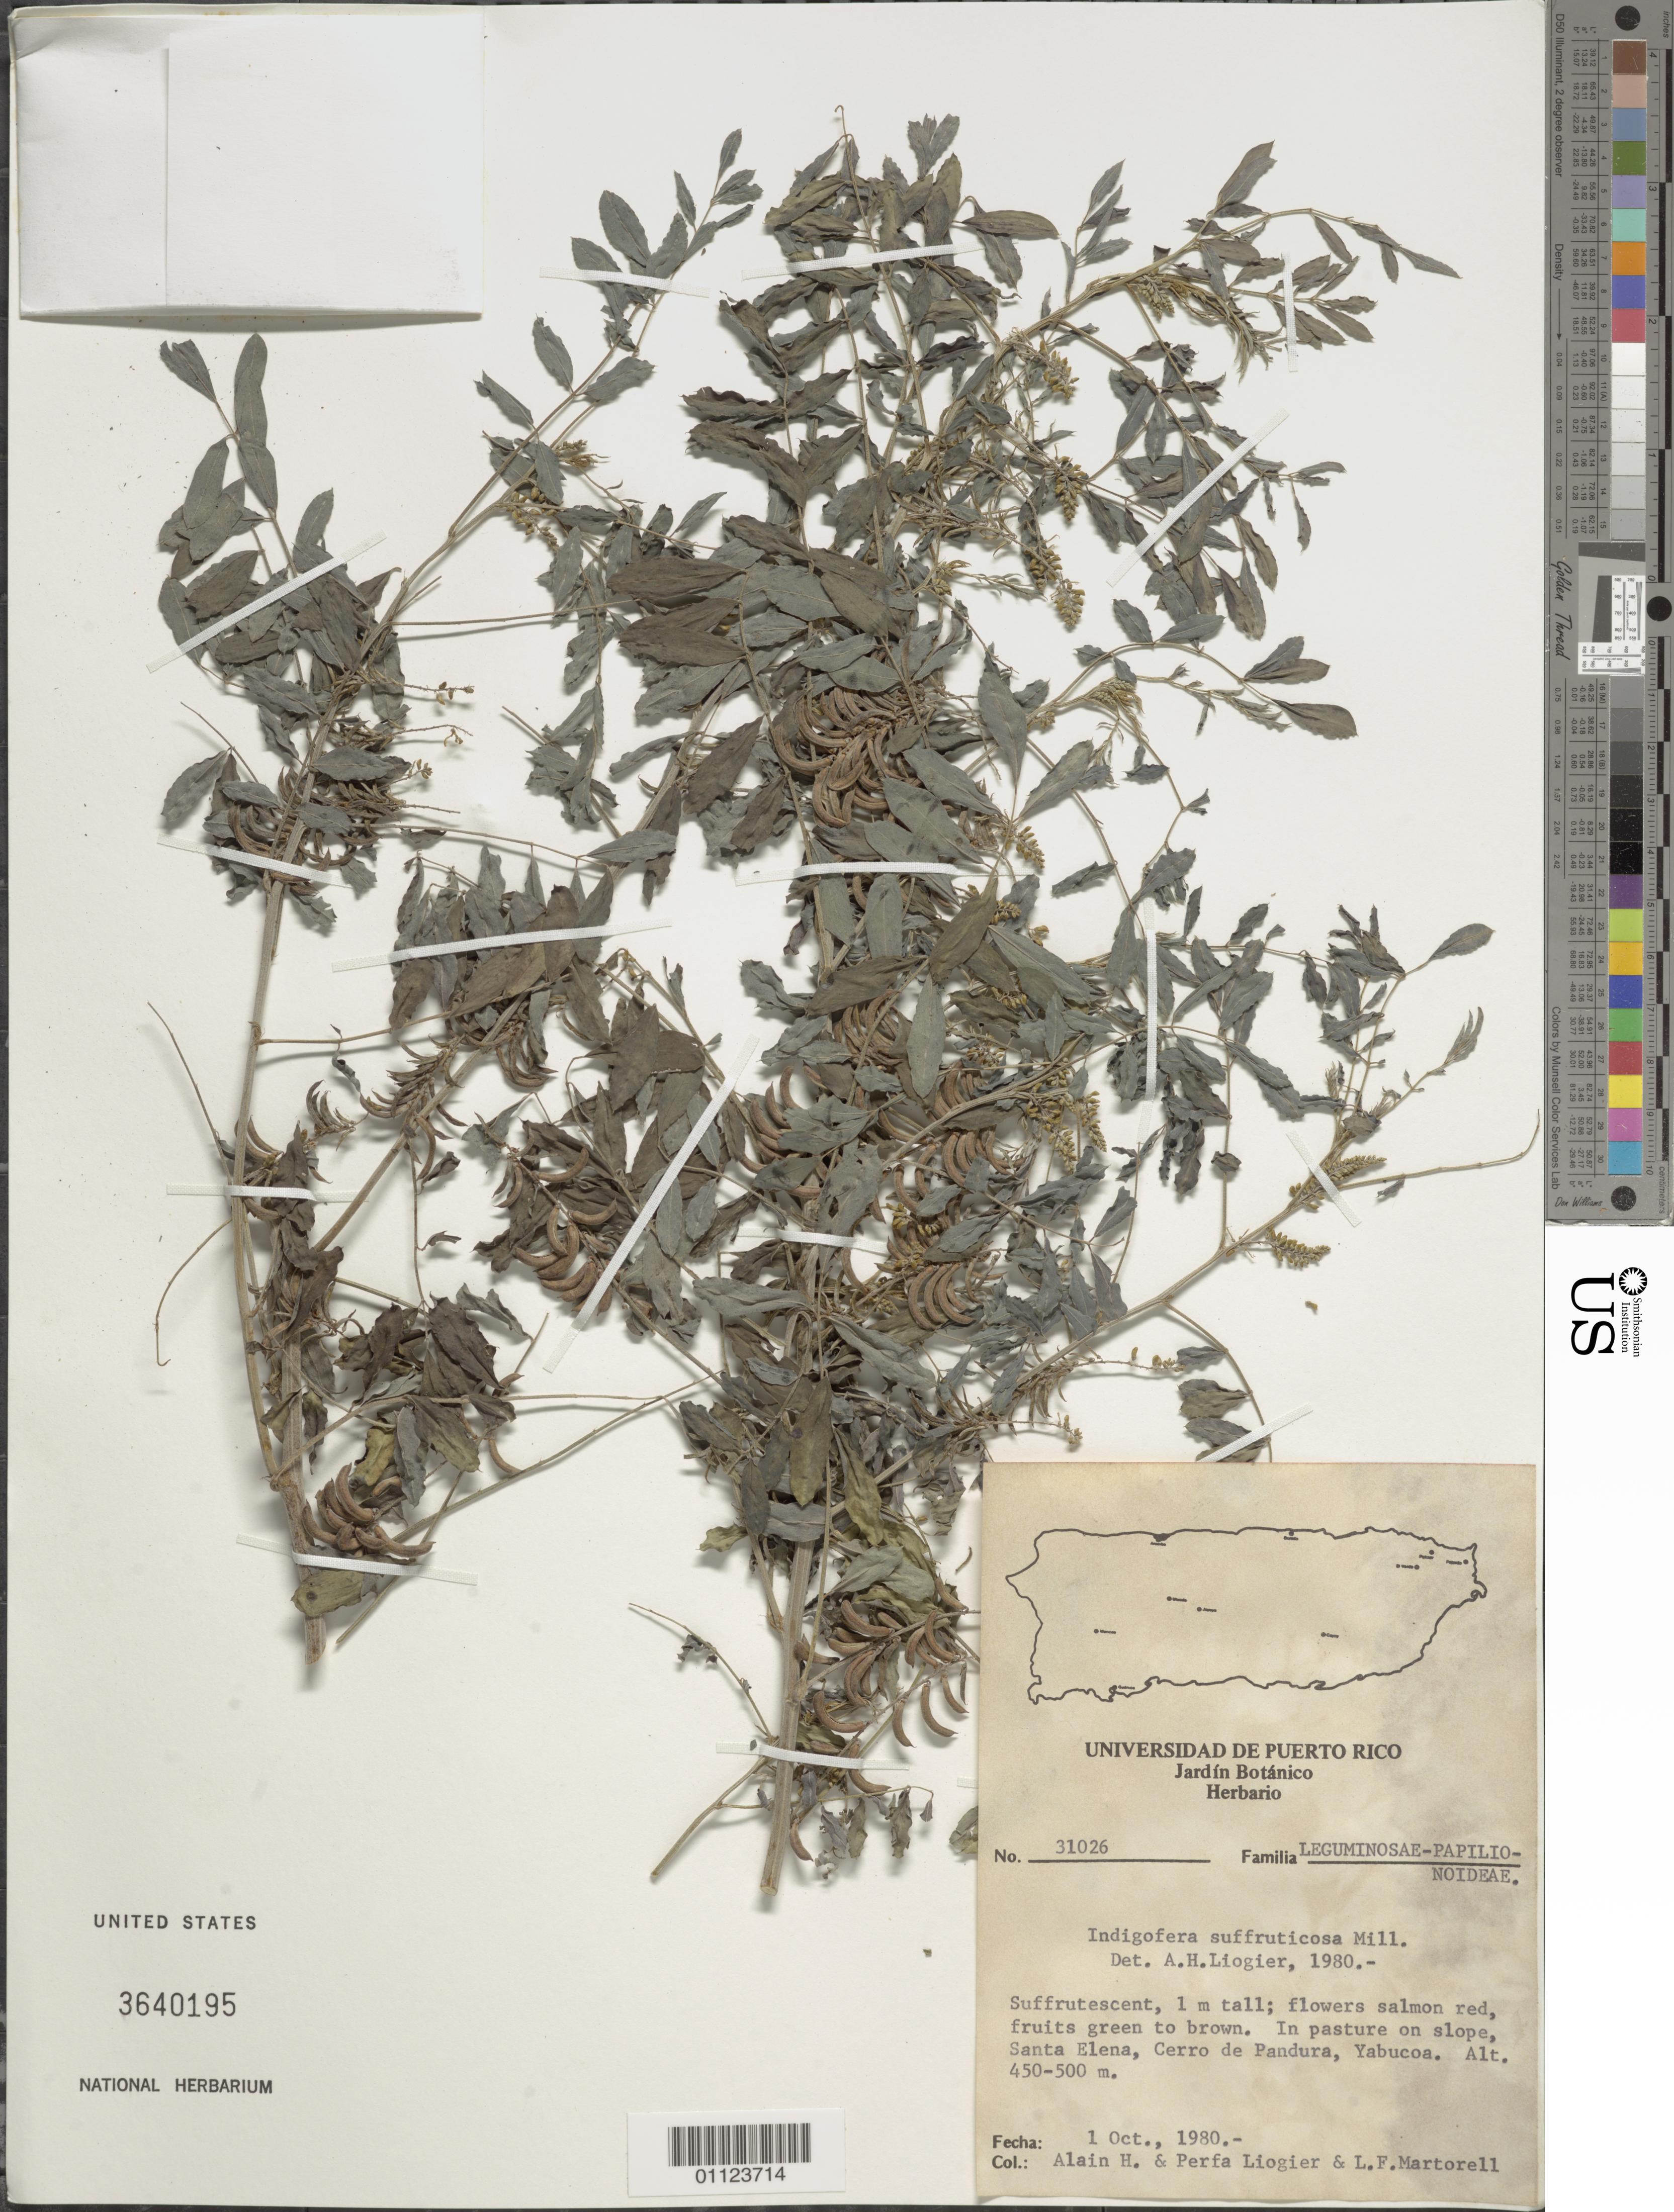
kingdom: Plantae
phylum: Tracheophyta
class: Magnoliopsida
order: Fabales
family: Fabaceae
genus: Indigofera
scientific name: Indigofera suffruticosa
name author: Mill.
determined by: Liogier, Alain H.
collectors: A. H. Liogier, M. P. Liogier & L. Martorell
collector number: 31026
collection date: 1980-10-01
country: Puerto Rico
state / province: Yabucoa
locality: Santa Elena, Cerro de Pandura.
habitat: In pasture on slope.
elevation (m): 450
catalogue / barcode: US 3640195